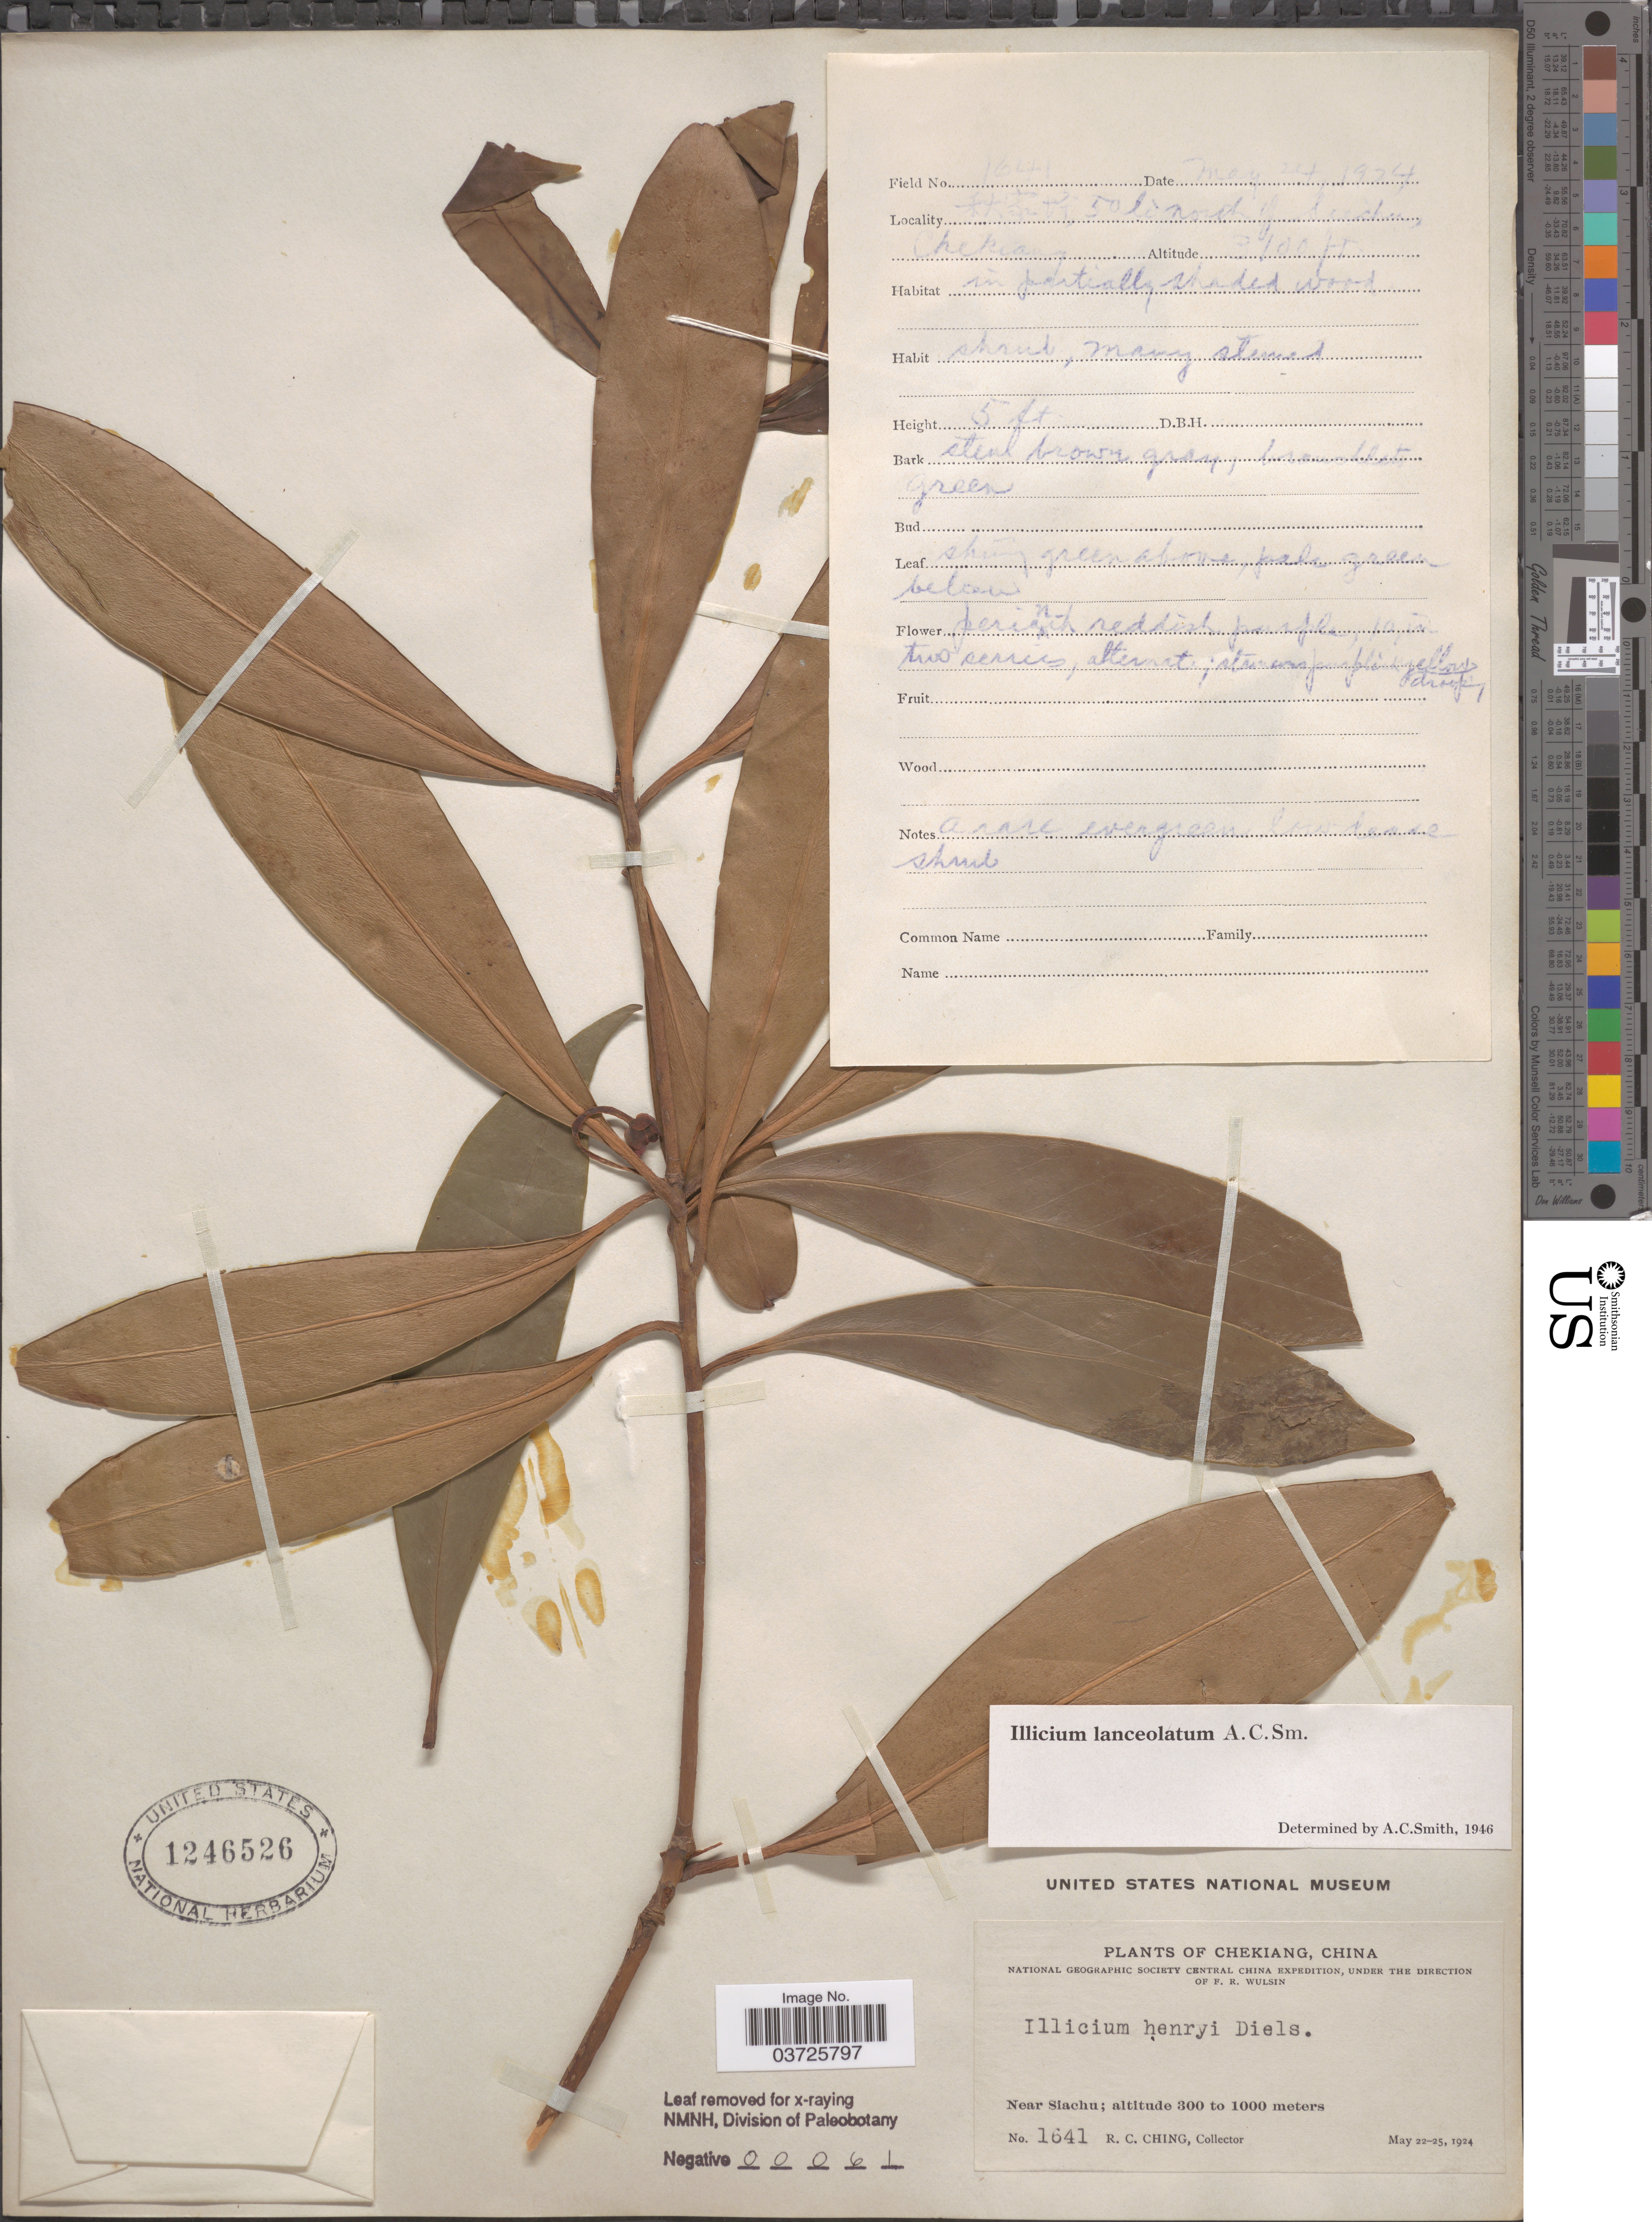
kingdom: Plantae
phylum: Tracheophyta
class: Magnoliopsida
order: Austrobaileyales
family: Schisandraceae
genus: Illicium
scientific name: Illicium lanceolatum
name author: A.C. Sm.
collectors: R. C. Ching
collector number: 1641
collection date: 1924-05-24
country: China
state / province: Zhejiang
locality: Chekiang. Near Siachu. X, 50 li to north of Siachu.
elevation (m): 945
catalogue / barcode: US 1246526